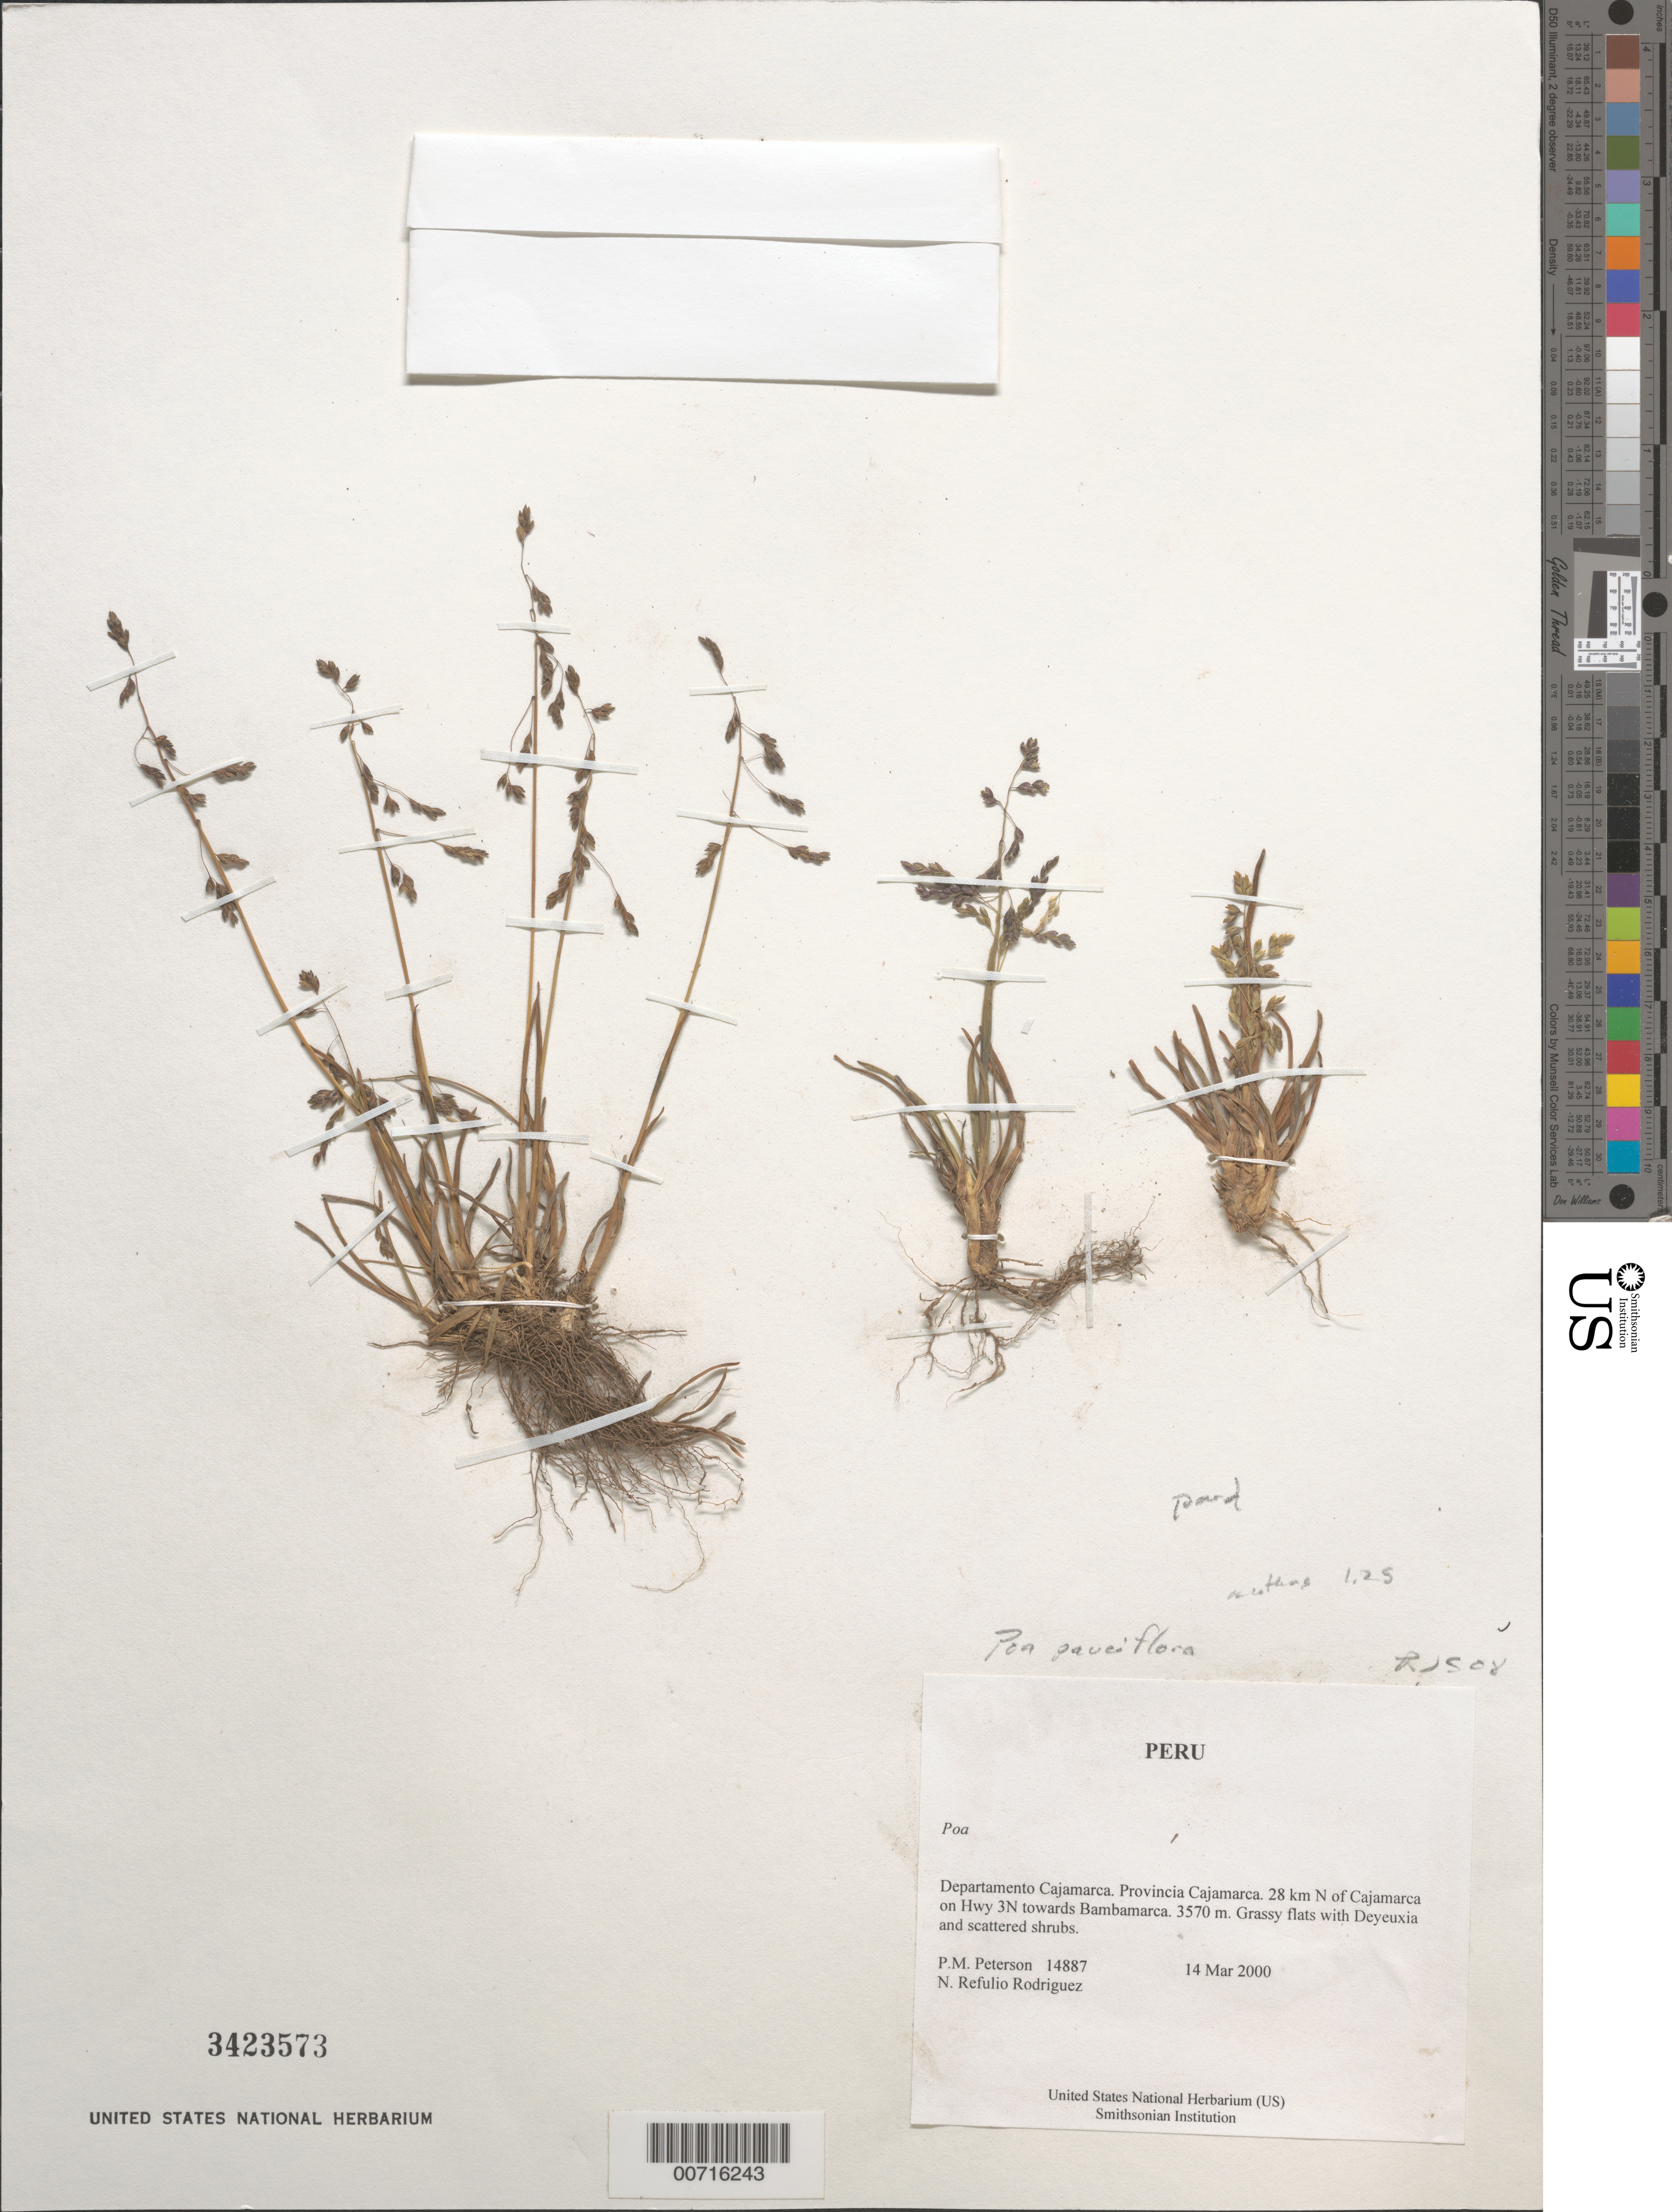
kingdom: Plantae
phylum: Tracheophyta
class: Liliopsida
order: Poales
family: Poaceae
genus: Poa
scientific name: Poa pauciflora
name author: Roem. & Schult.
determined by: Soreng, Robert J., Research Associate (BOT), Smithsonian Institution - National Museum of Natural History (UNITED STATES)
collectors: P. M. Peterson & N. Refulio-Rodríguez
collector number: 14887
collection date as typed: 14 Mar 2000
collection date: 2000-03-14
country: Peru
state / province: Cajamarca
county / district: Cajamarca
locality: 28 km N of Cajamarca on Hwy 3N towards Bambamarca.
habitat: Grassy flats with Deyeuxia and scattered shrubs.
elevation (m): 3570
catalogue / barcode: US 3423573